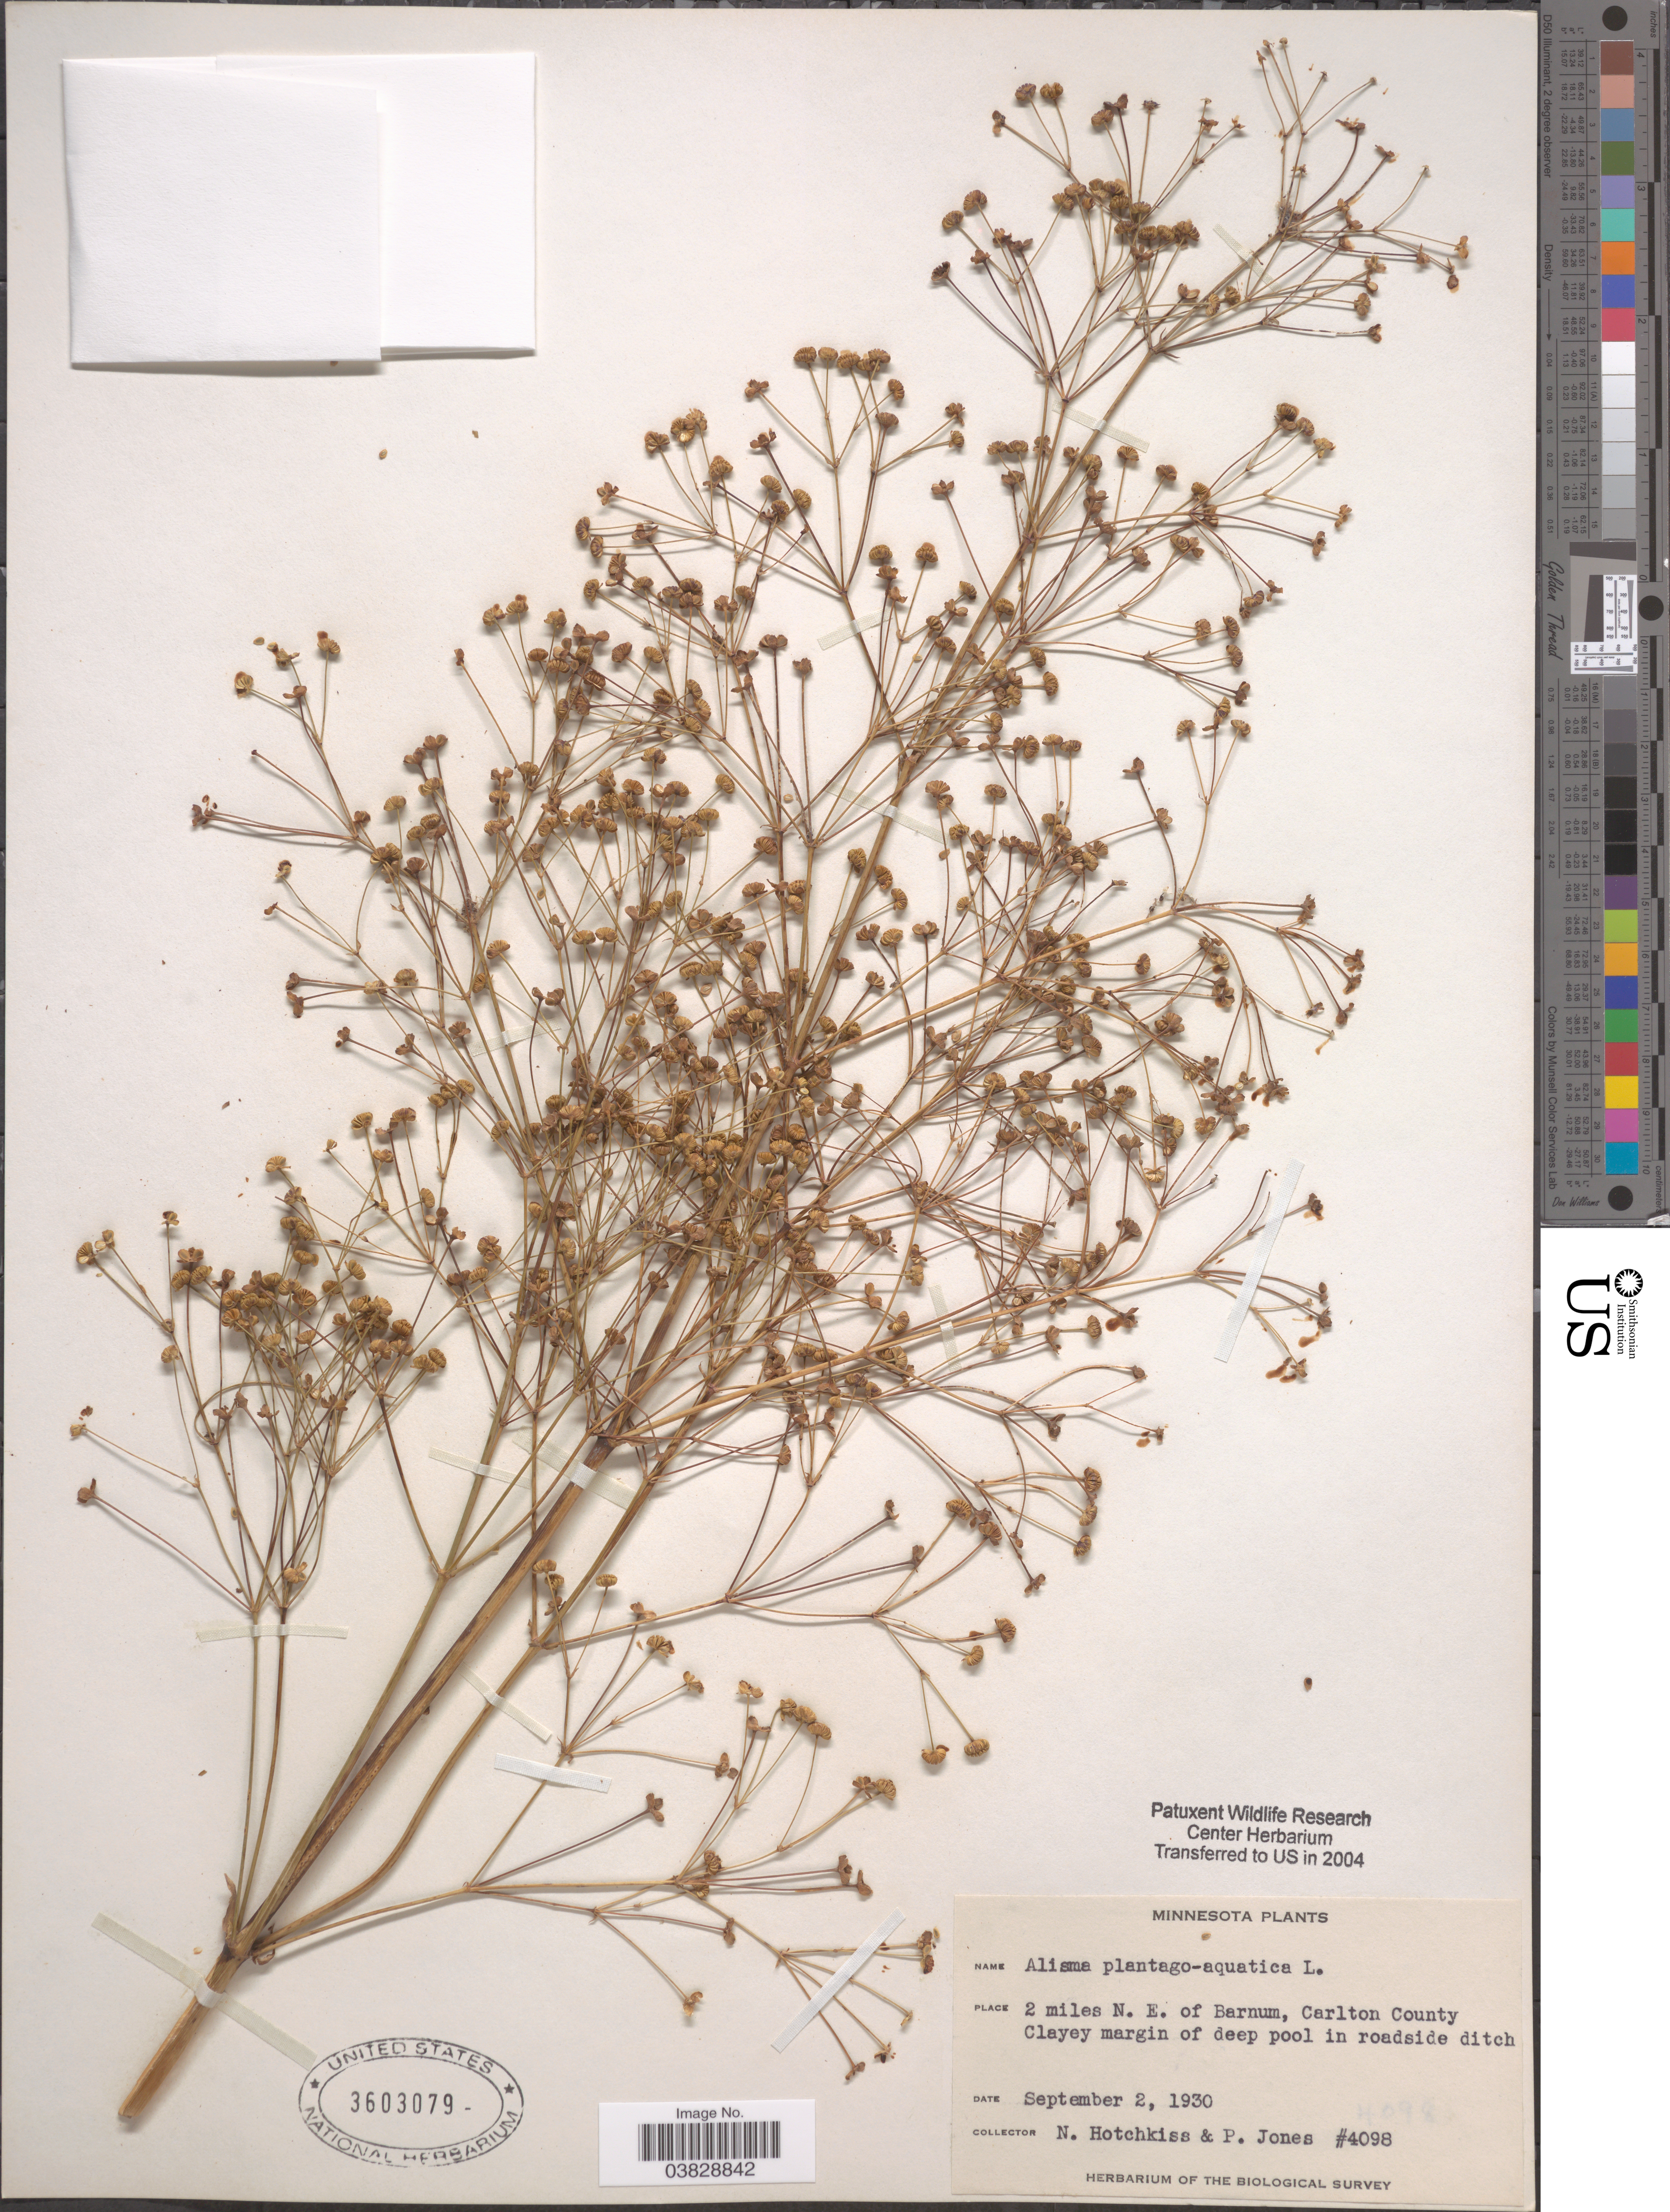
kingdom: Plantae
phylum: Tracheophyta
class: Liliopsida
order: Alismatales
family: Alismataceae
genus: Alisma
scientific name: Alisma brevipes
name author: Greene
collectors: N. Hotchkiss & P. Jones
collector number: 4098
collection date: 1930-09-02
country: United States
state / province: Minnesota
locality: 2 miles N. E. of Barnum, Carlton County. Clayey margin of deep pool in roadside ditch.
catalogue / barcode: US 3603079